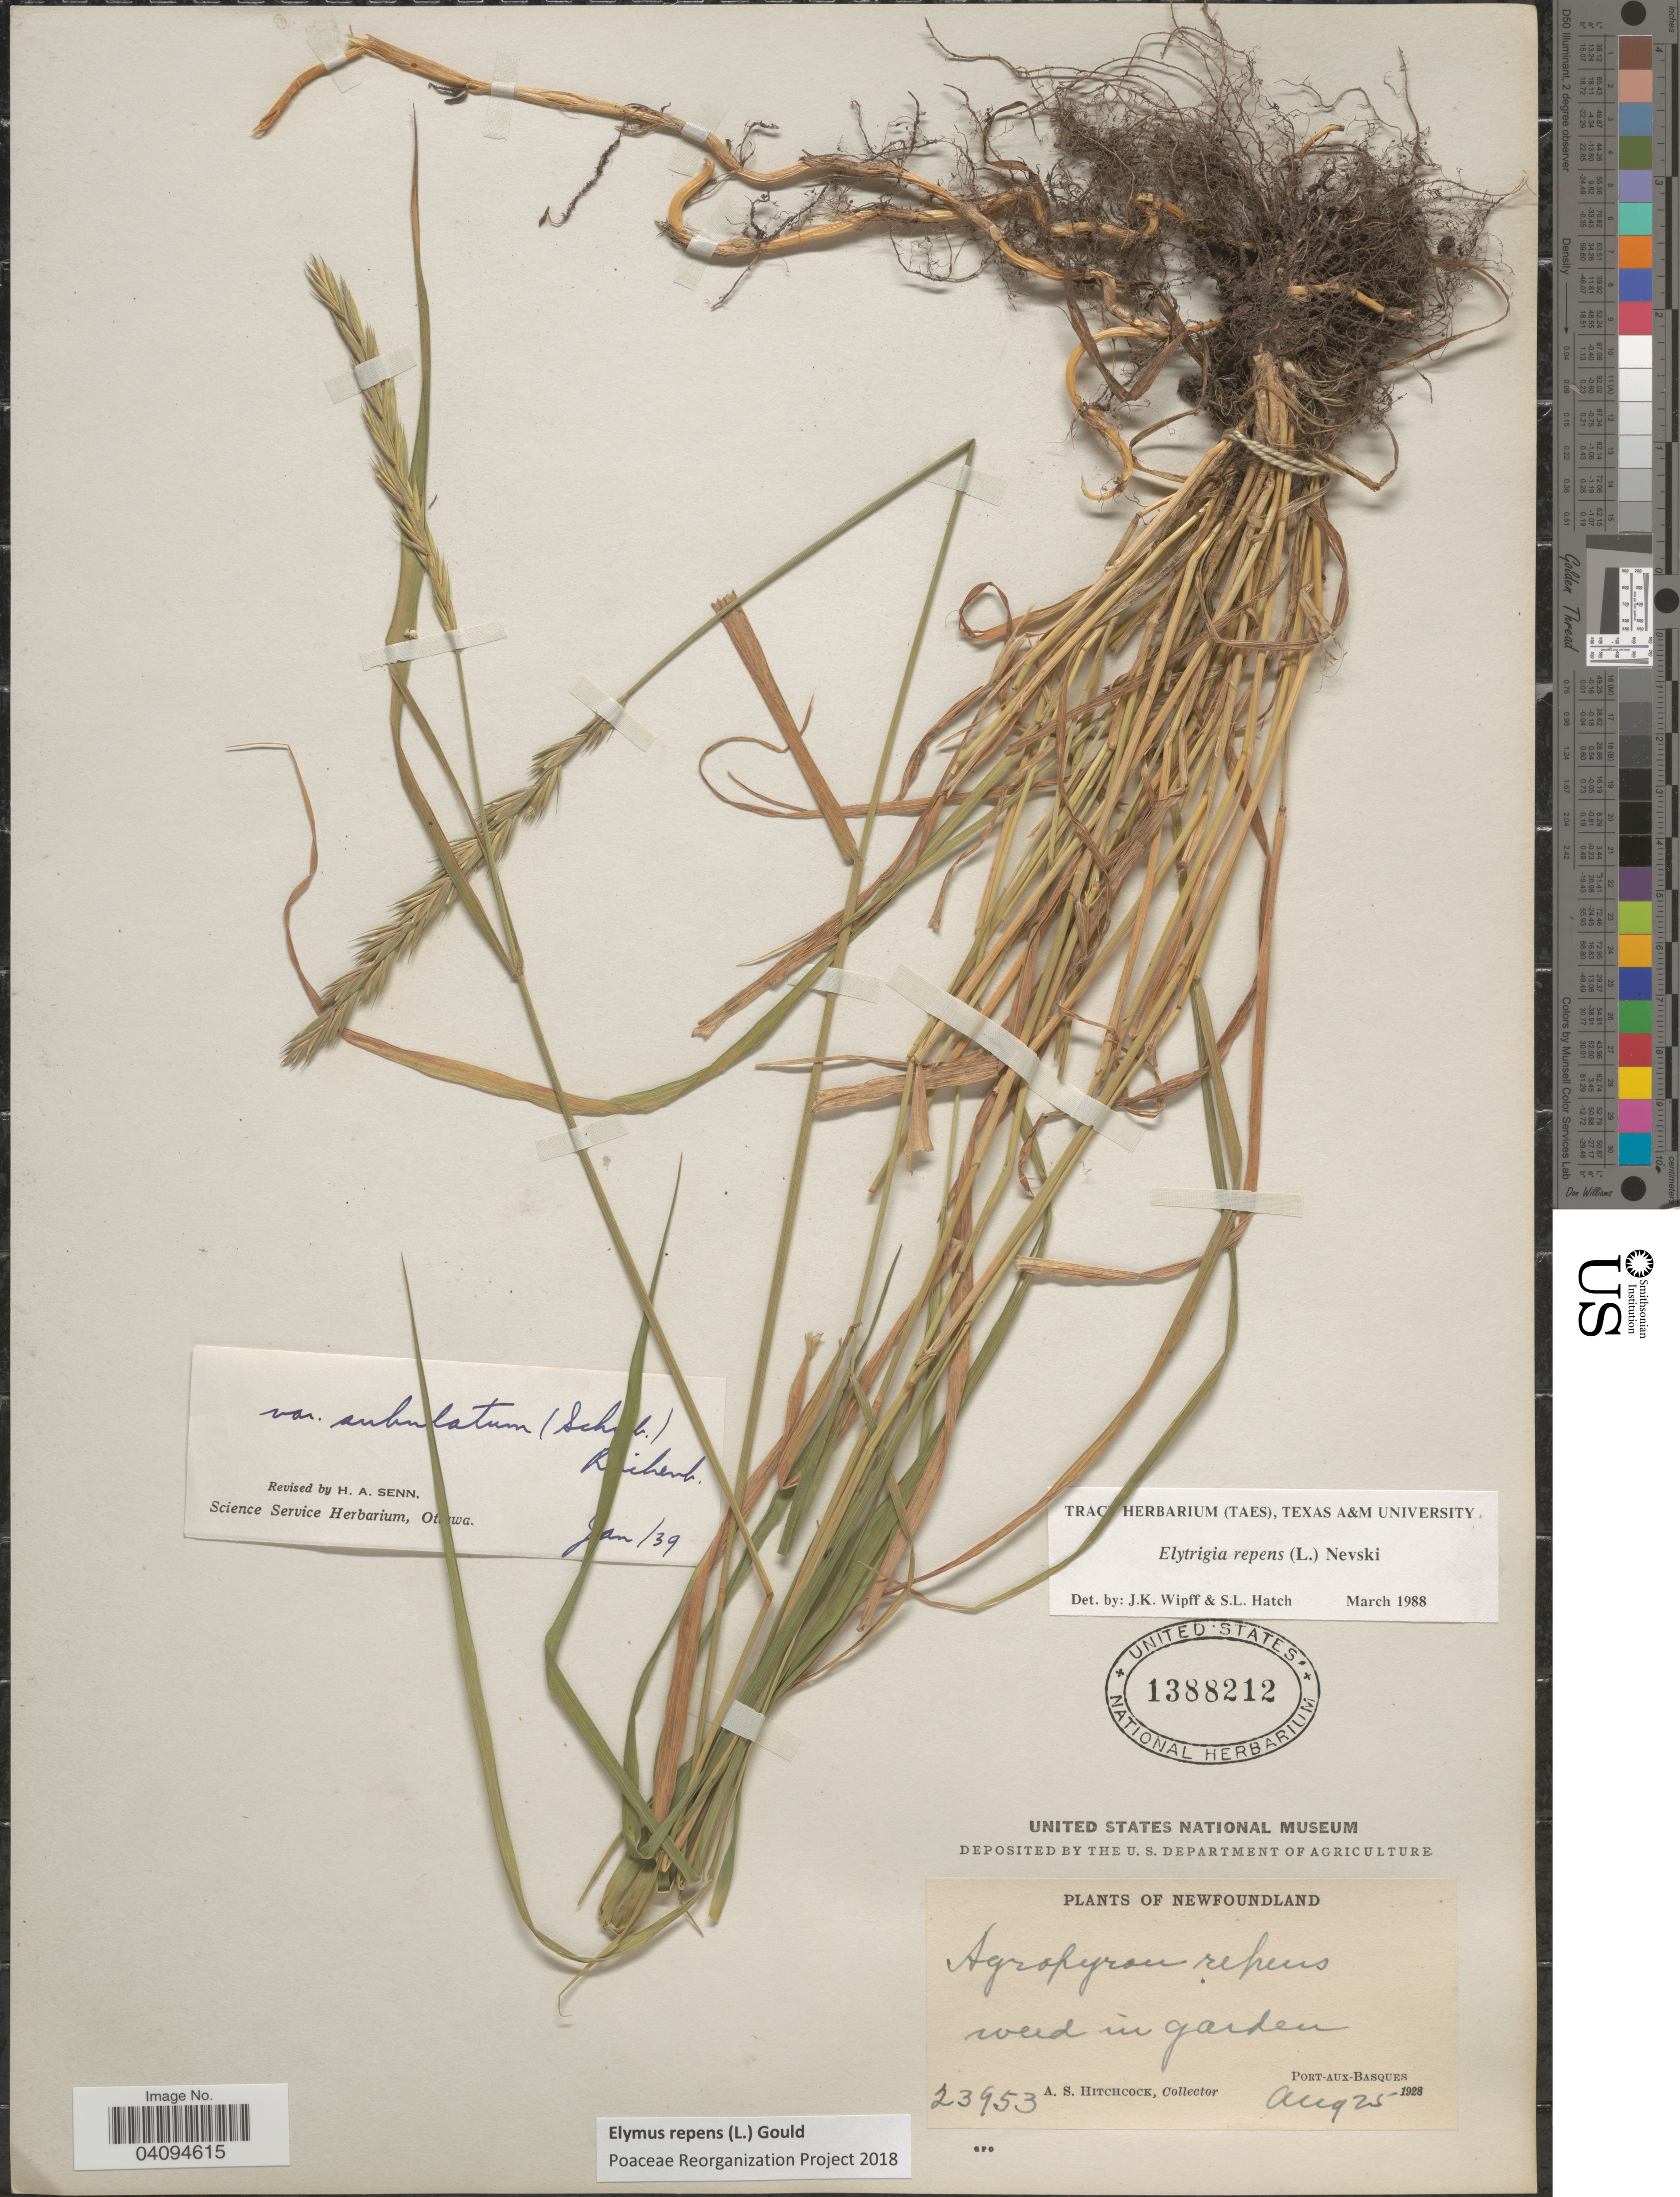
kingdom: Plantae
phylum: Tracheophyta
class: Liliopsida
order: Poales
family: Poaceae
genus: Elymus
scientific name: Elymus repens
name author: (L.) Gould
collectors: A. S. Hitchcock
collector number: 23953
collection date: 1928-08-25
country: Canada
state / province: Newfoundland and Labrador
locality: Port-aux-Basques.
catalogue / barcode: US 1388212